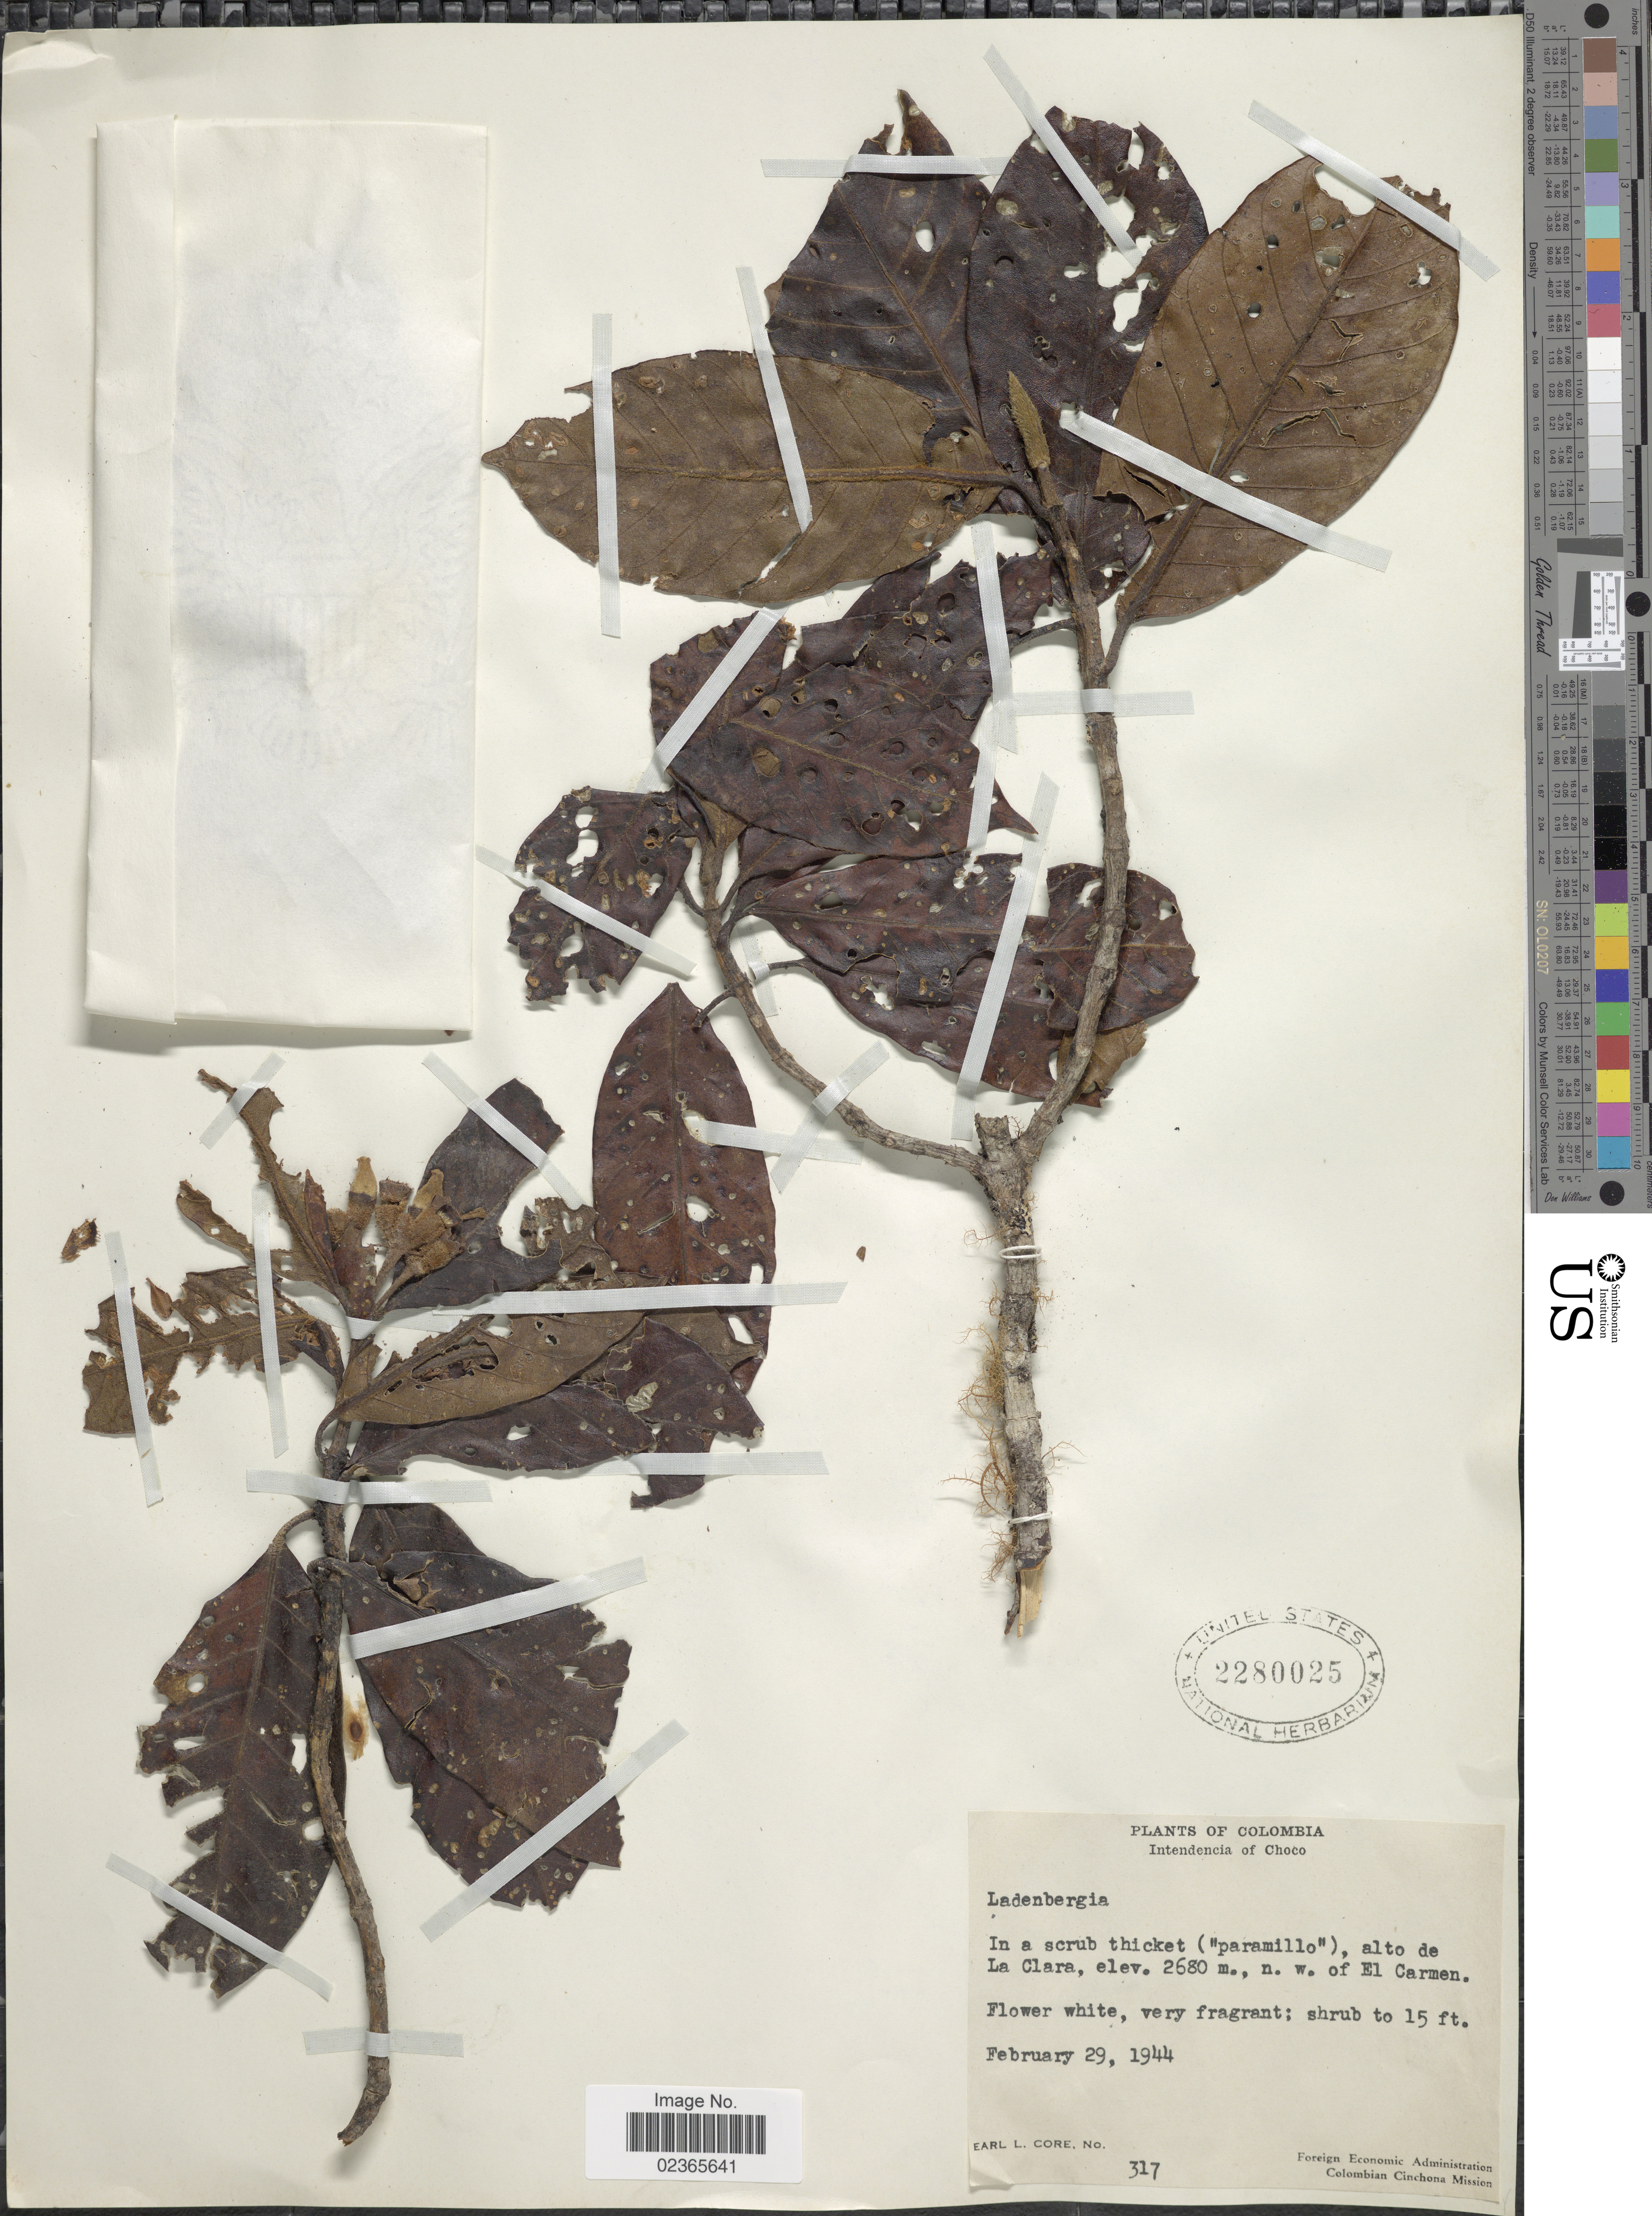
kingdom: Plantae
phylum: Tracheophyta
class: Magnoliopsida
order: Gentianales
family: Rubiaceae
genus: Ladenbergia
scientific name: Ladenbergia sp.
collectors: E. L. Core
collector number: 317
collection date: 1944-02-29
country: Colombia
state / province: Chocó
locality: In a scrub thicket ("paramillo") , alto de La Clara, n.w. of El Carmen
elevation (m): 2680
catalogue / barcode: US 2280025